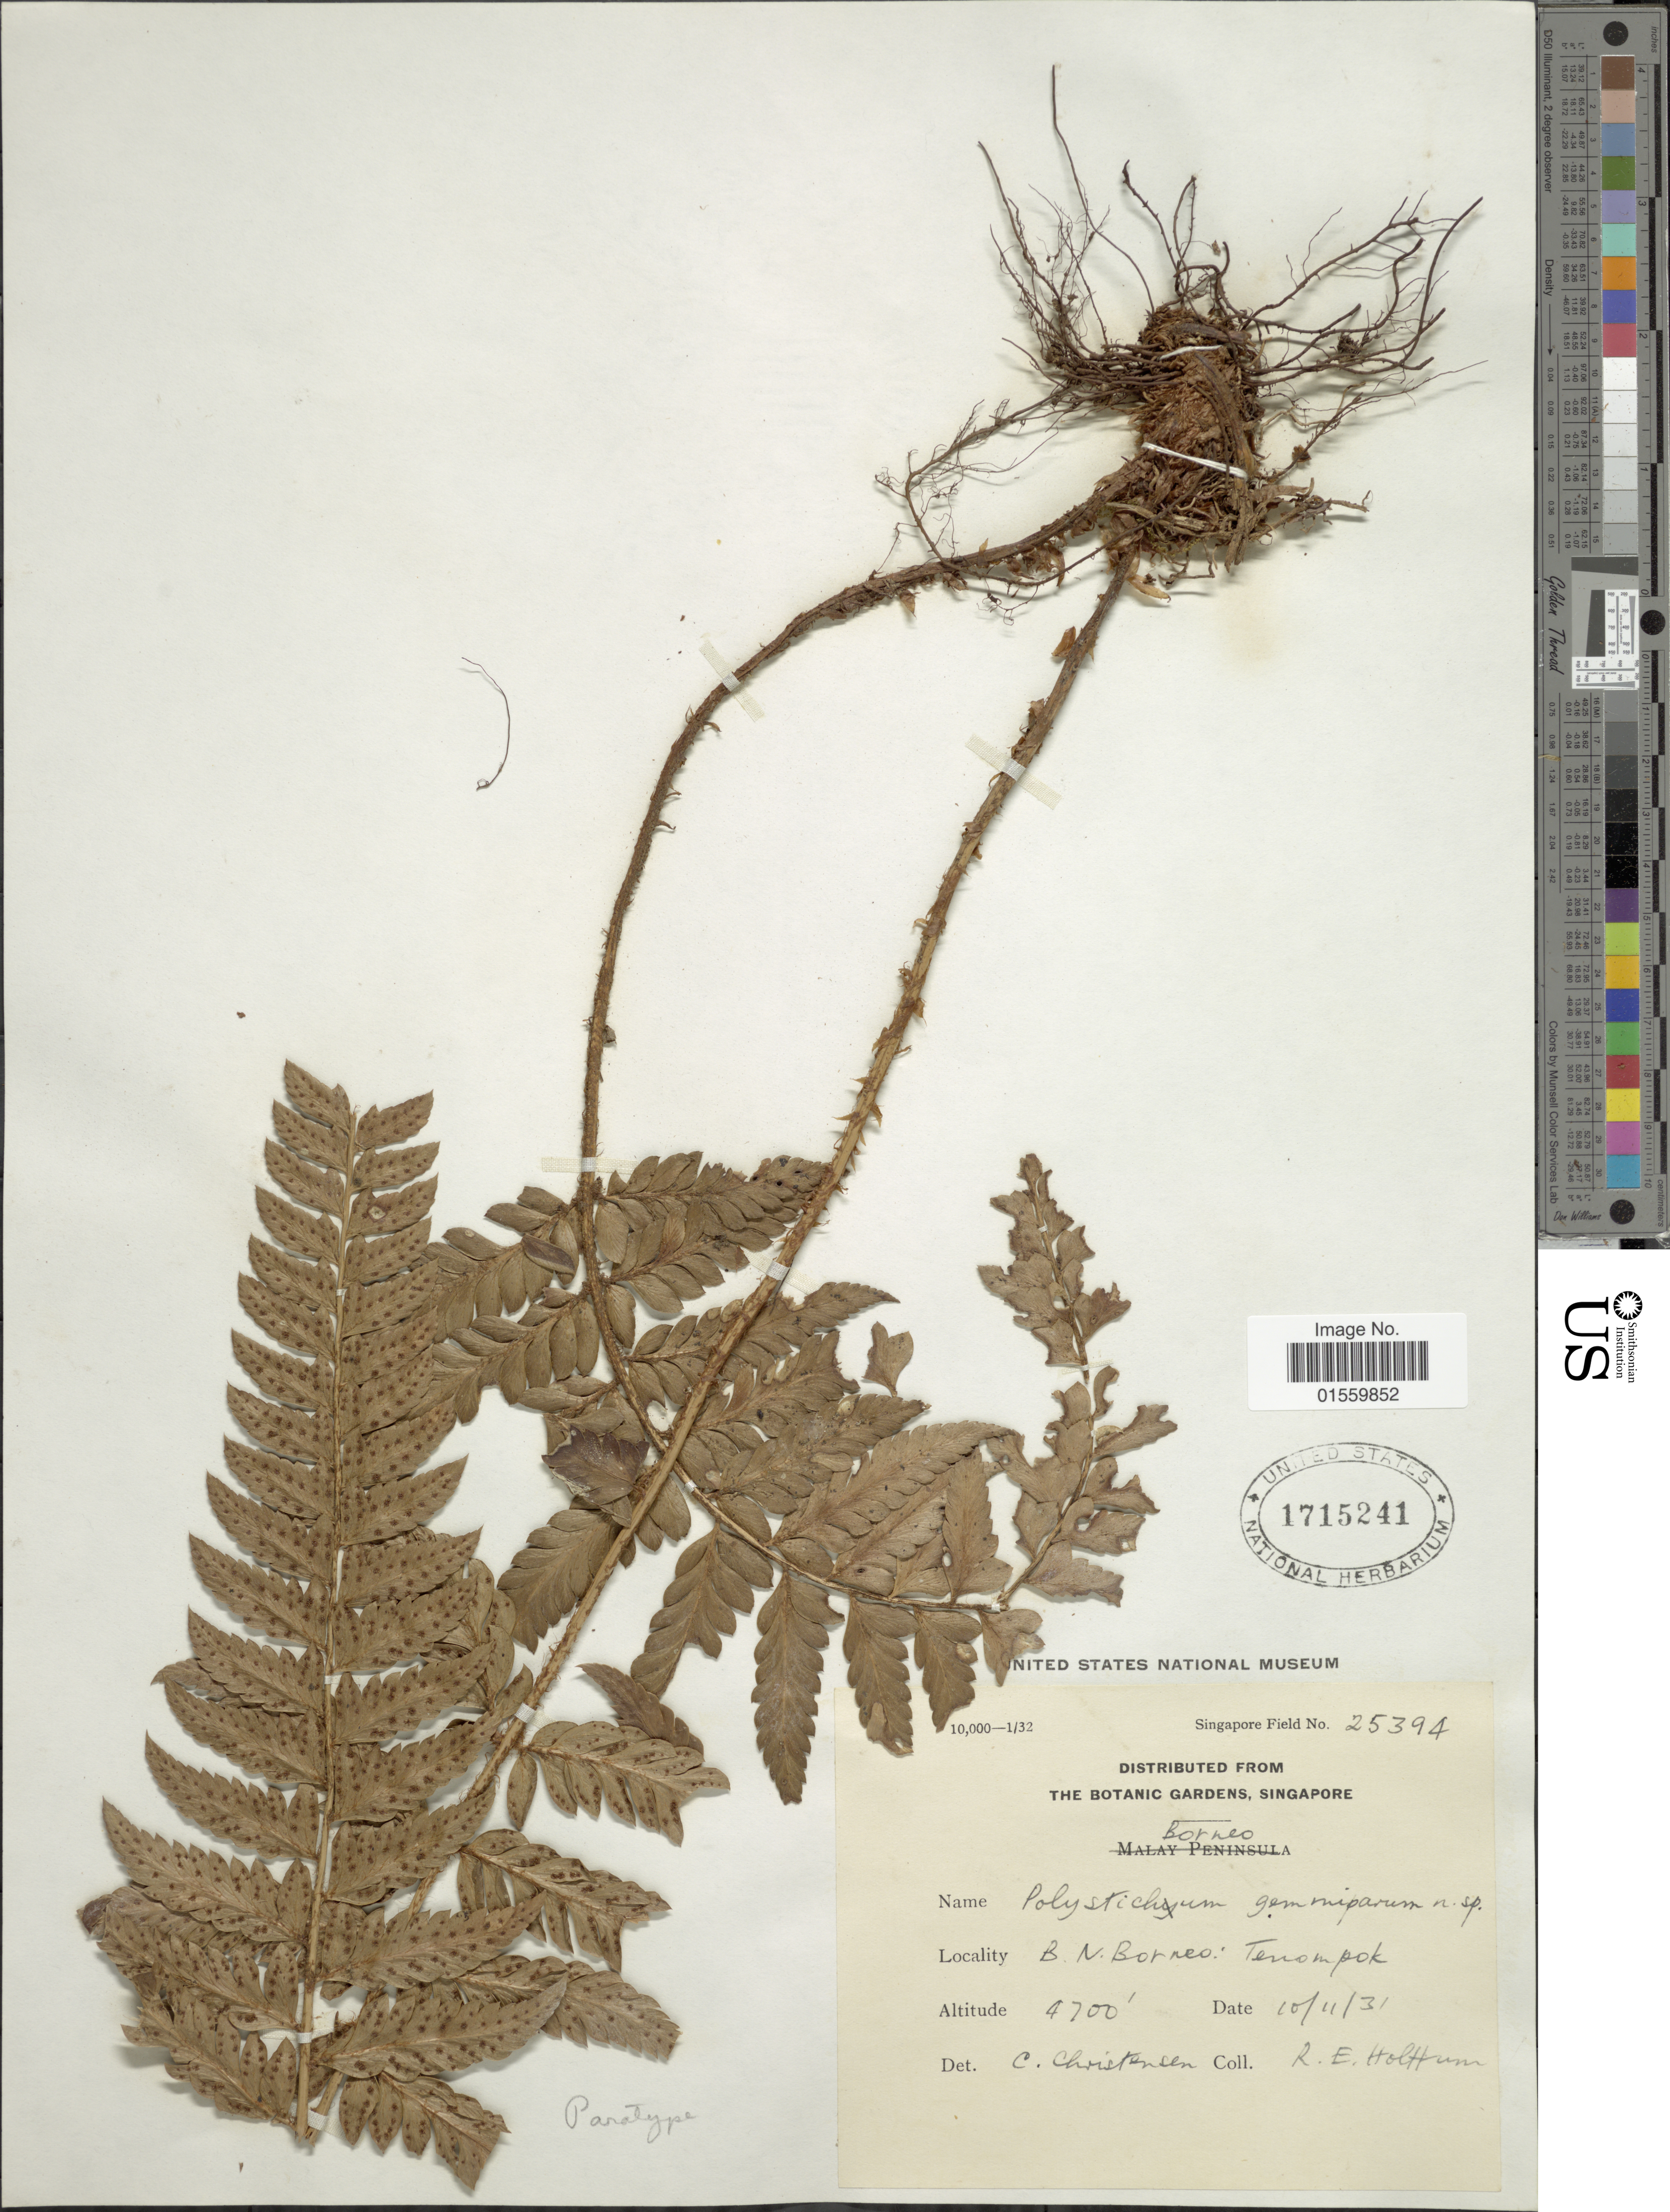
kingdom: Plantae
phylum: Tracheophyta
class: Polypodiopsida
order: Polypodiales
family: Dryopteridaceae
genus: Polystichum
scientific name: Polystichum gemmiparum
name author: C. Chr.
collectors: R. E. Holttum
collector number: Singapore Field 25394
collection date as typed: Transcribed d/m/y: 10/11/31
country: Malaysia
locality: Borneo, B. N. Borneo, Tenompok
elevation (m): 1433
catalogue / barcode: US 1715241